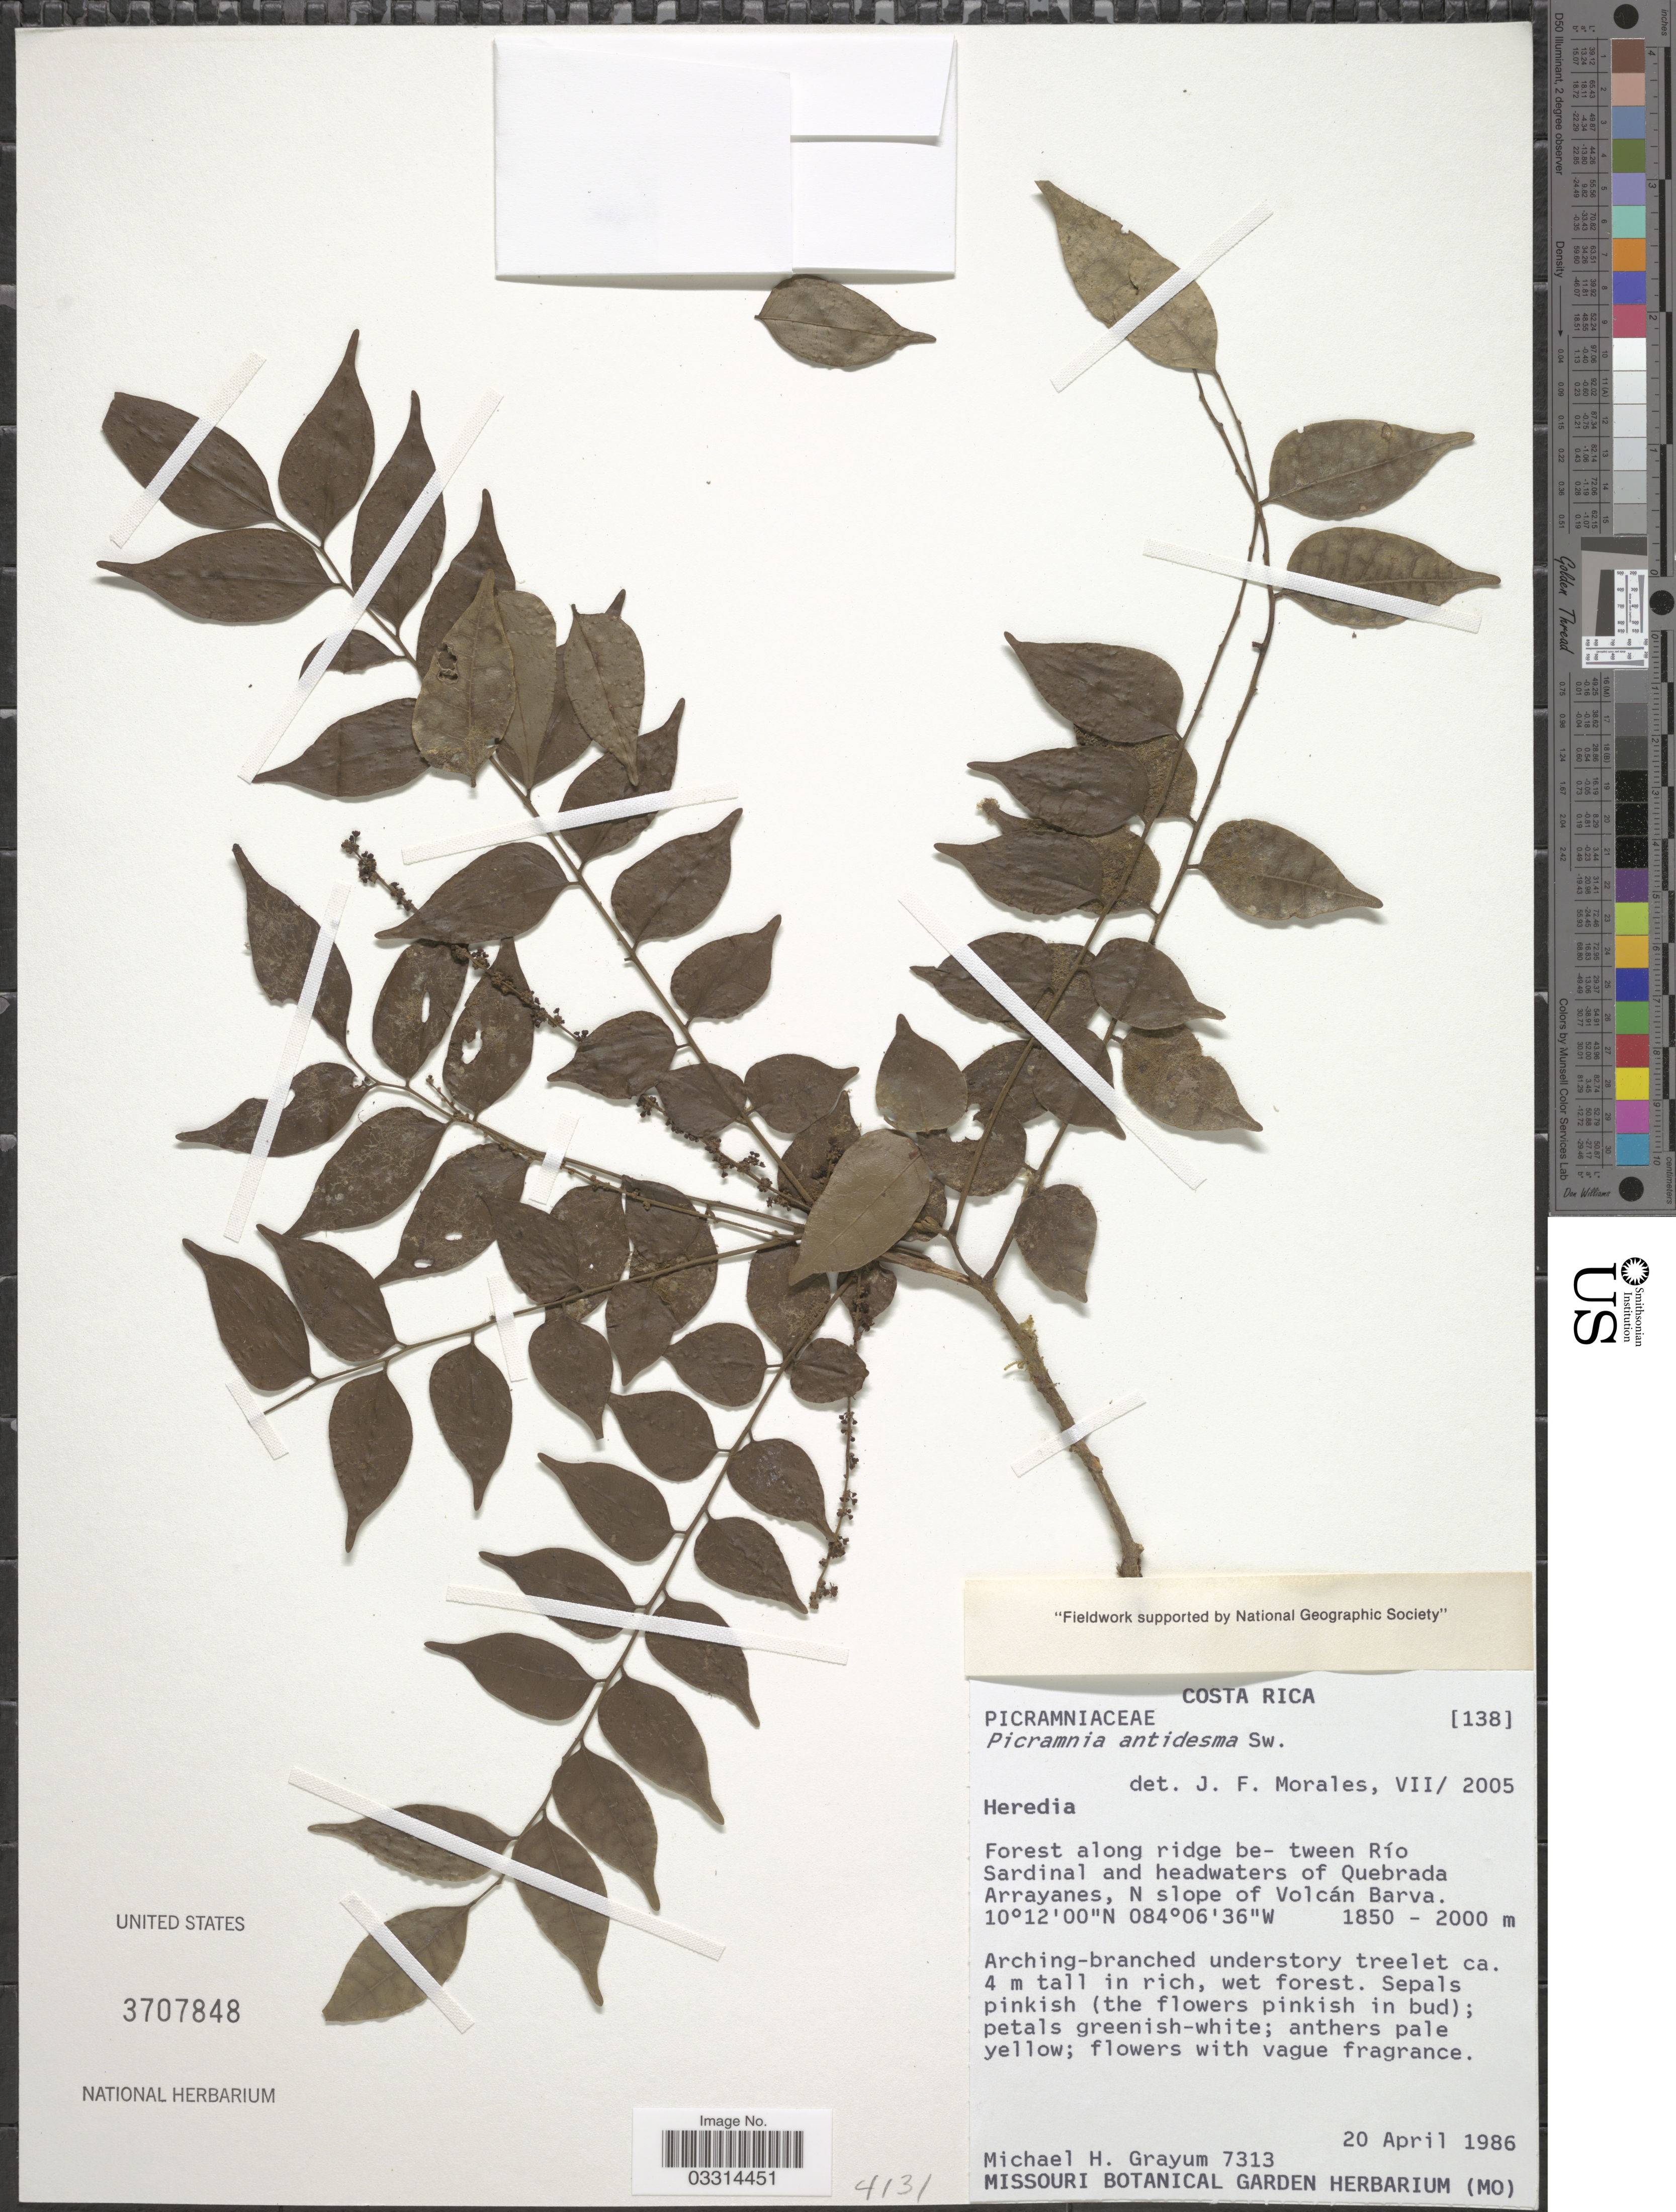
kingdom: Plantae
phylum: Tracheophyta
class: Magnoliopsida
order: Picramniales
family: Picramniaceae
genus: Picramnia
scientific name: Picramnia antidesma subsp. antidesma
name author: Sw.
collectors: M. H. Grayum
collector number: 7313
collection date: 1986-04-20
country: Costa Rica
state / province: Heredia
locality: Forest along ridge be-tween Río Sardinal and headwaters of Quebrada Arrayanes, N slope of Volcán Barva.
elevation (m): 1850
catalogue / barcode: US 3707848